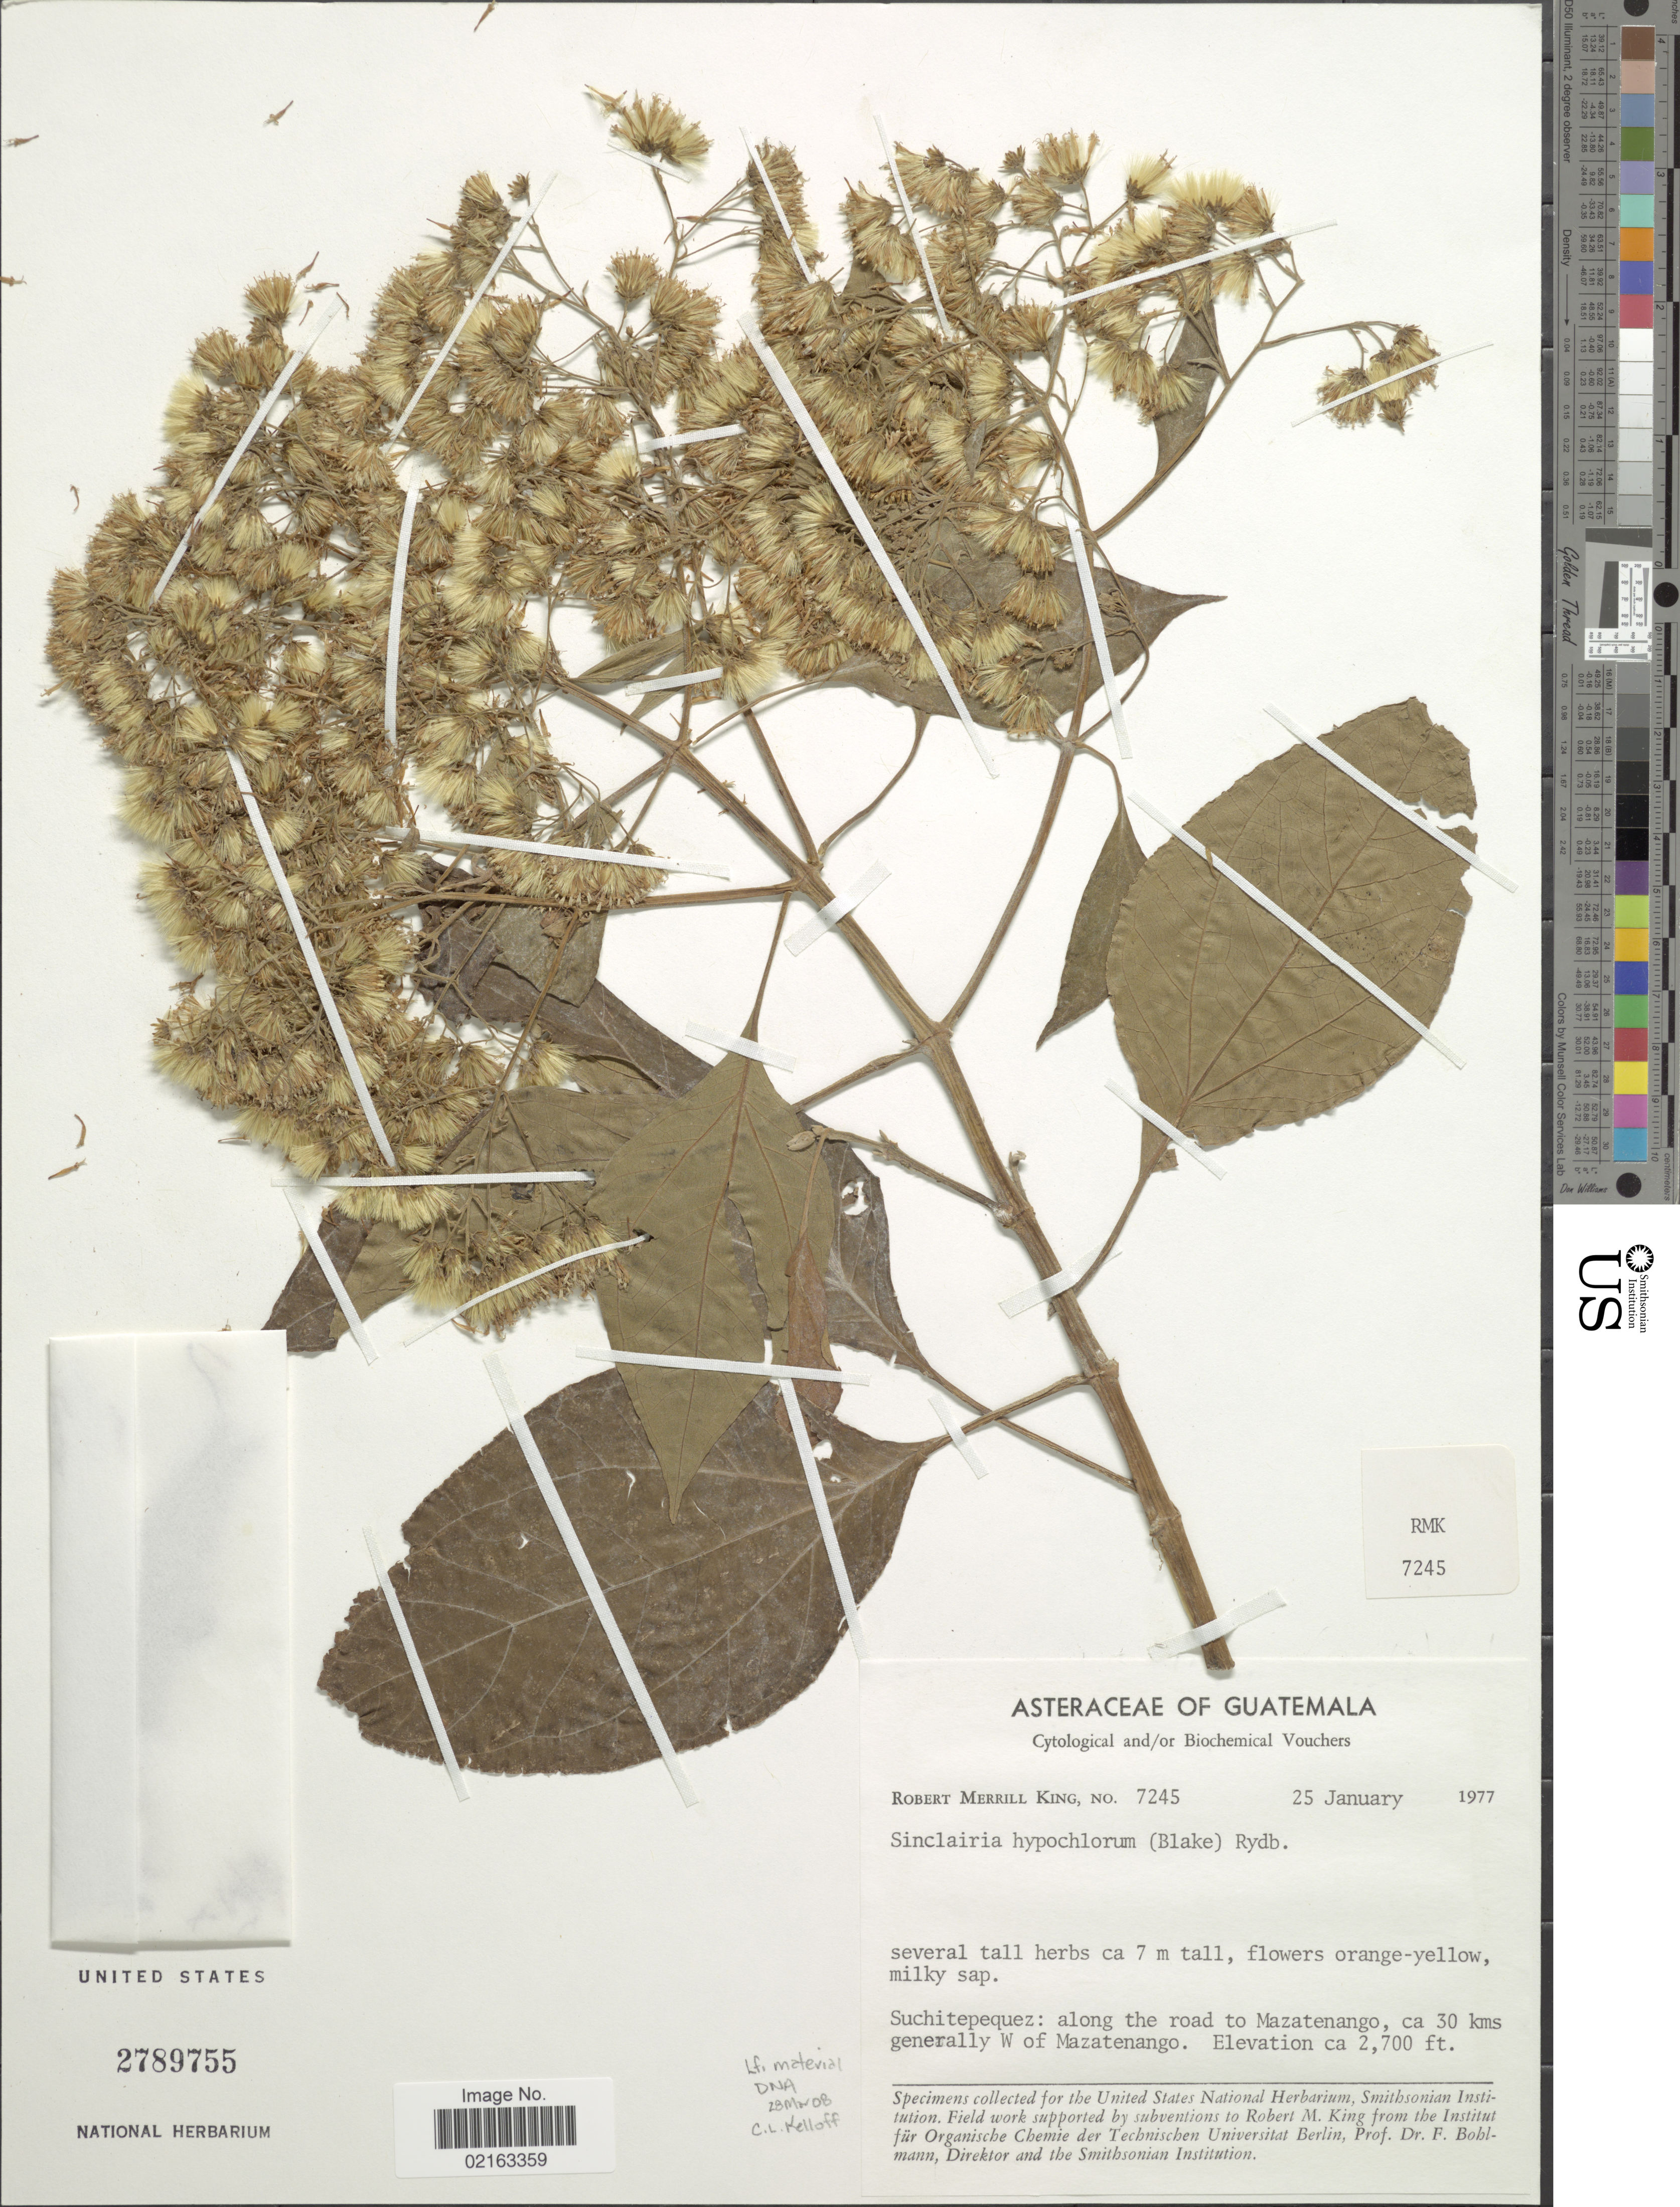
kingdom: Plantae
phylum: Tracheophyta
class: Magnoliopsida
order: Asterales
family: Asteraceae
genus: Sinclairia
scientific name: Sinclairia hypochlora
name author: S.F. Blake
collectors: R. M. King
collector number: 7245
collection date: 1977-01-25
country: Guatemala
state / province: Suchitepéquez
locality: Suchitepequez: along the road to Mazatenango, ca 30 kms generally W of Mazatenango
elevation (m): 823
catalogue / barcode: US 2789755